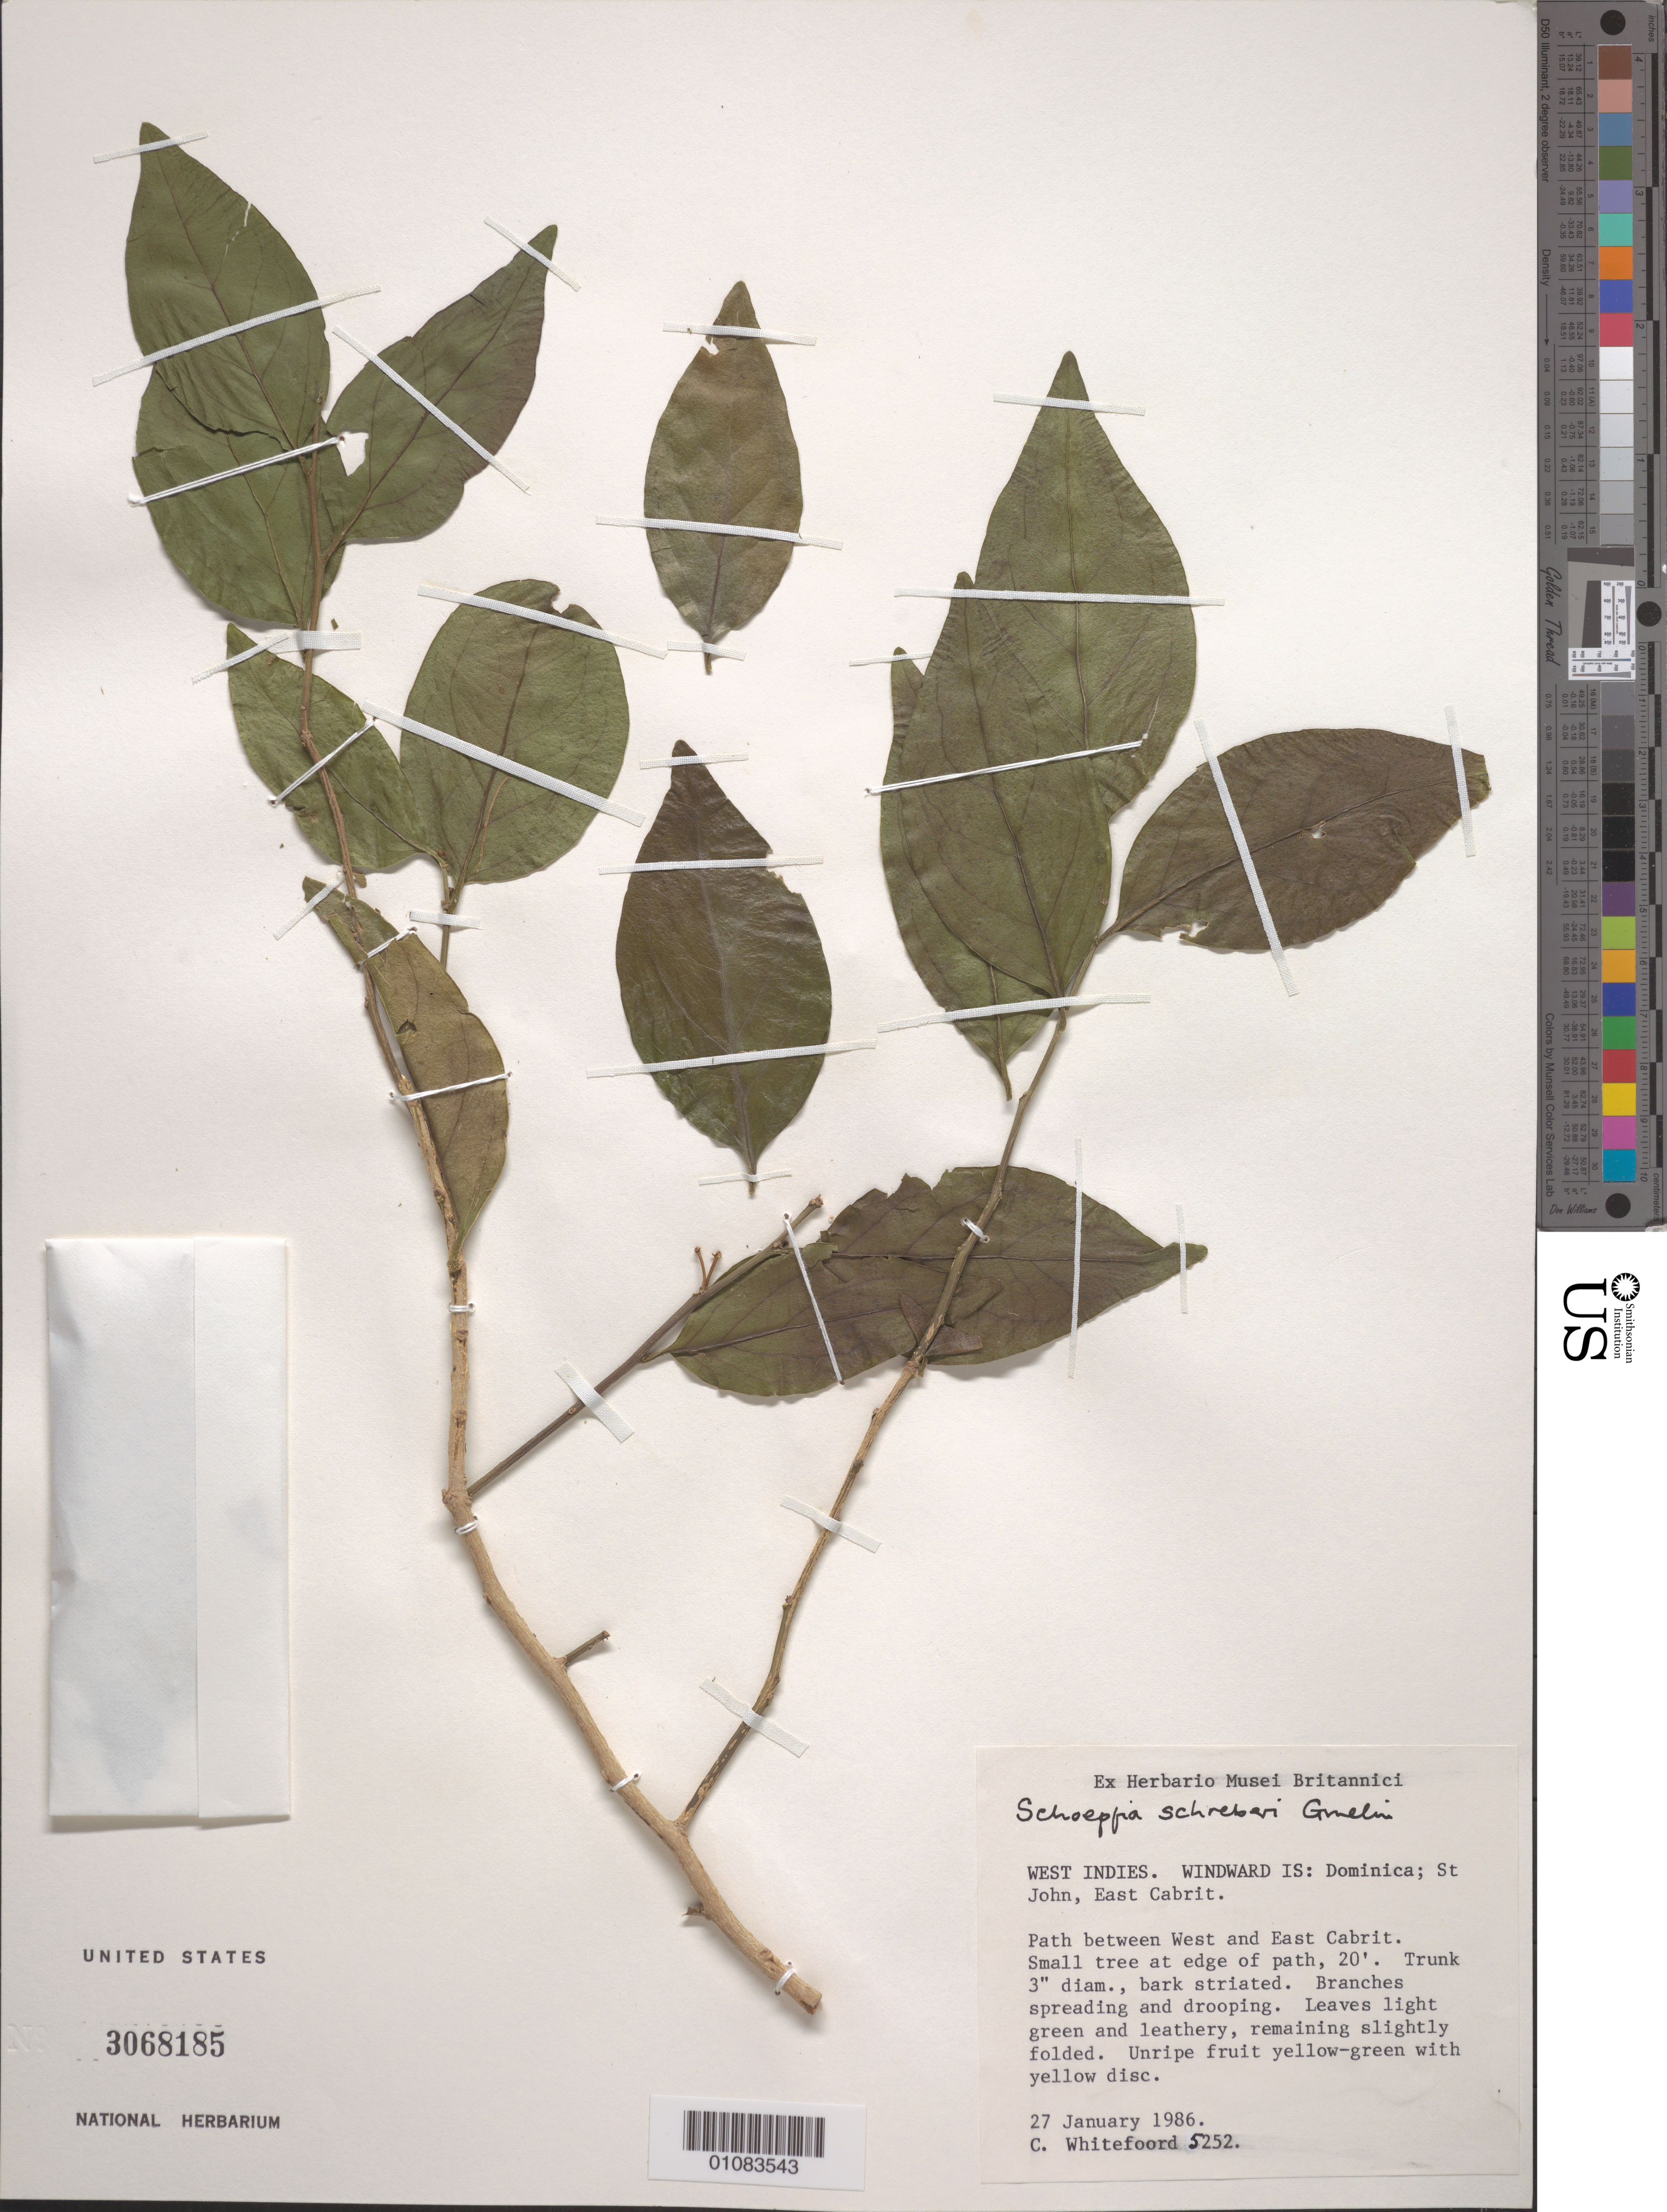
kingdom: Plantae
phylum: Tracheophyta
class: Magnoliopsida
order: Santalales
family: Schoepfiaceae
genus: Schoepfia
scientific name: Schoepfia schreberi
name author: J.F. Gmel.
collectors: C. Whitefoord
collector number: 5252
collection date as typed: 27 Jan 1986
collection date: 1986-01-27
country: Dominica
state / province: St. John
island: Dominica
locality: East Cabri, Path between West and East Cabrit.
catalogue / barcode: US 3068185